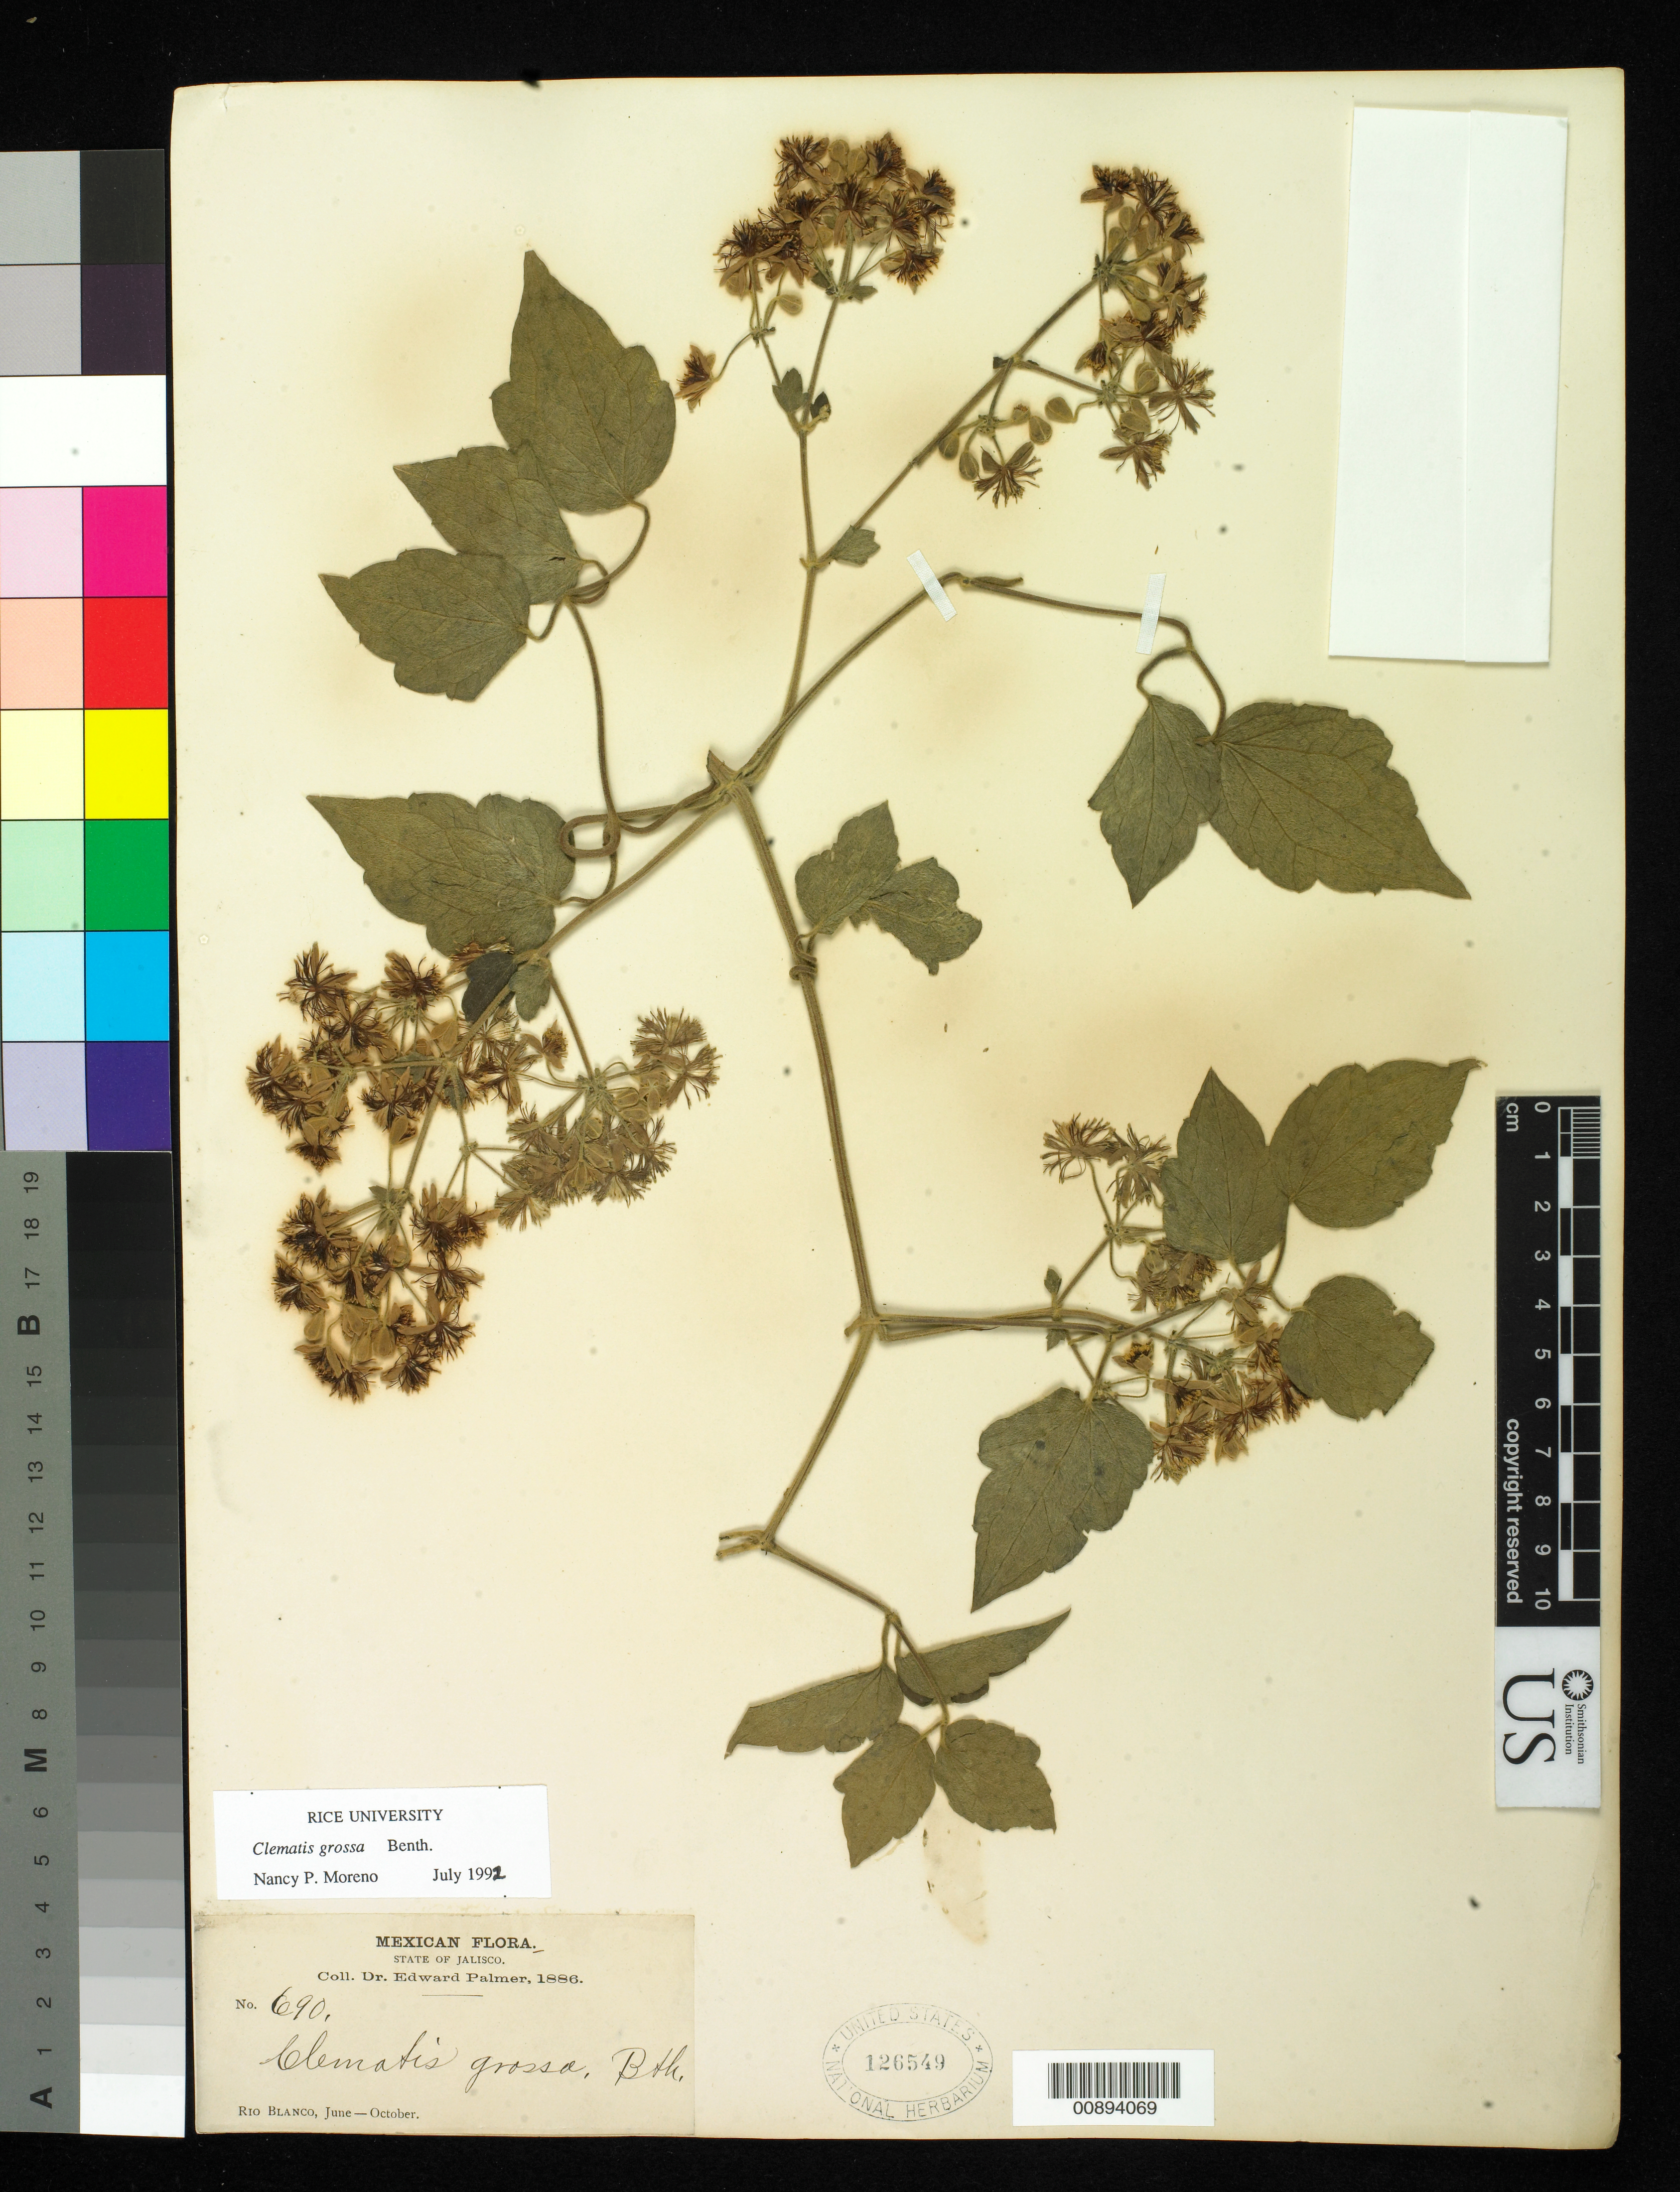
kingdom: Plantae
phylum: Tracheophyta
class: Magnoliopsida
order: Ranunculales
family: Ranunculaceae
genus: Clematis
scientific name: Clematis grossa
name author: Benth.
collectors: E. Palmer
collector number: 690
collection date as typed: Jun 1886 to -- Oct 1886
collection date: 1886-06/1886-10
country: Mexico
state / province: Jalisco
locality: Rio Blanco, Jalisco.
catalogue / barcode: US 126549